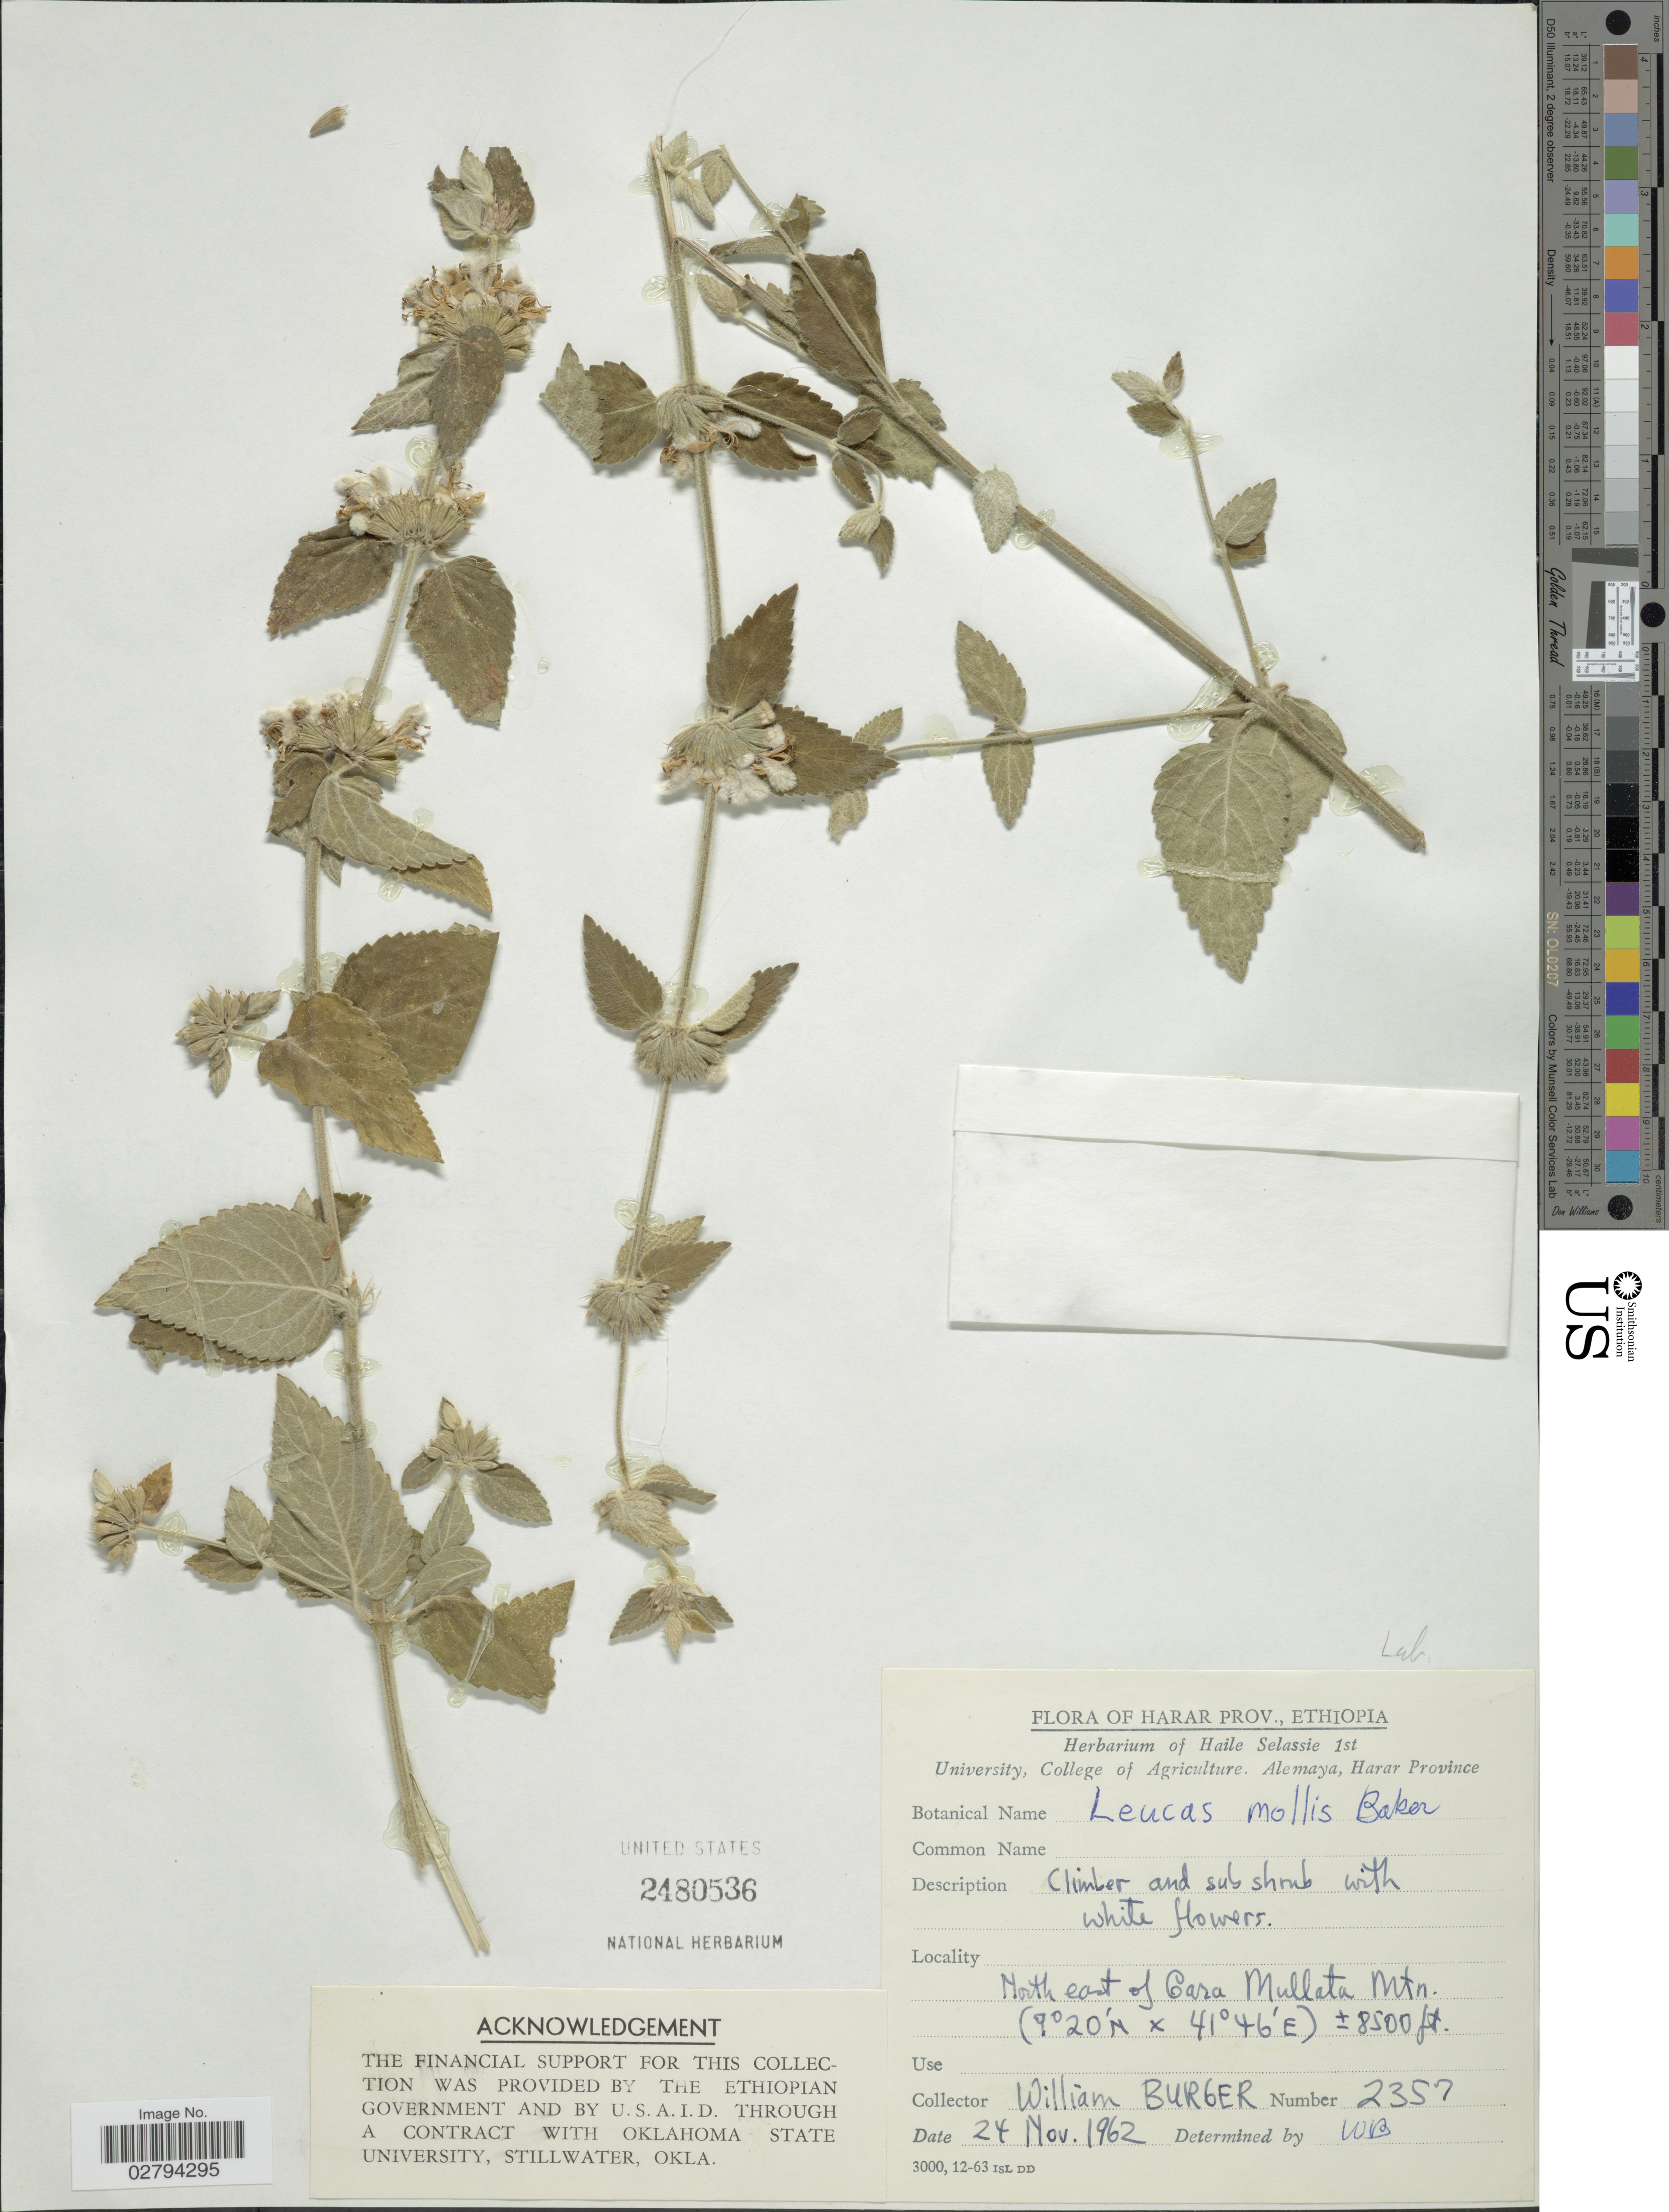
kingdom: Plantae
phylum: Tracheophyta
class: Magnoliopsida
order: Lamiales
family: Lamiaceae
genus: Leucas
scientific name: Leucas mollis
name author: Baker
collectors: W. Burger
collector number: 2357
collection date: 1962-11-24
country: Ethiopia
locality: Harar Prov. North east of Cara Mullata Mtn.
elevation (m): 2591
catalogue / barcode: US 2480536